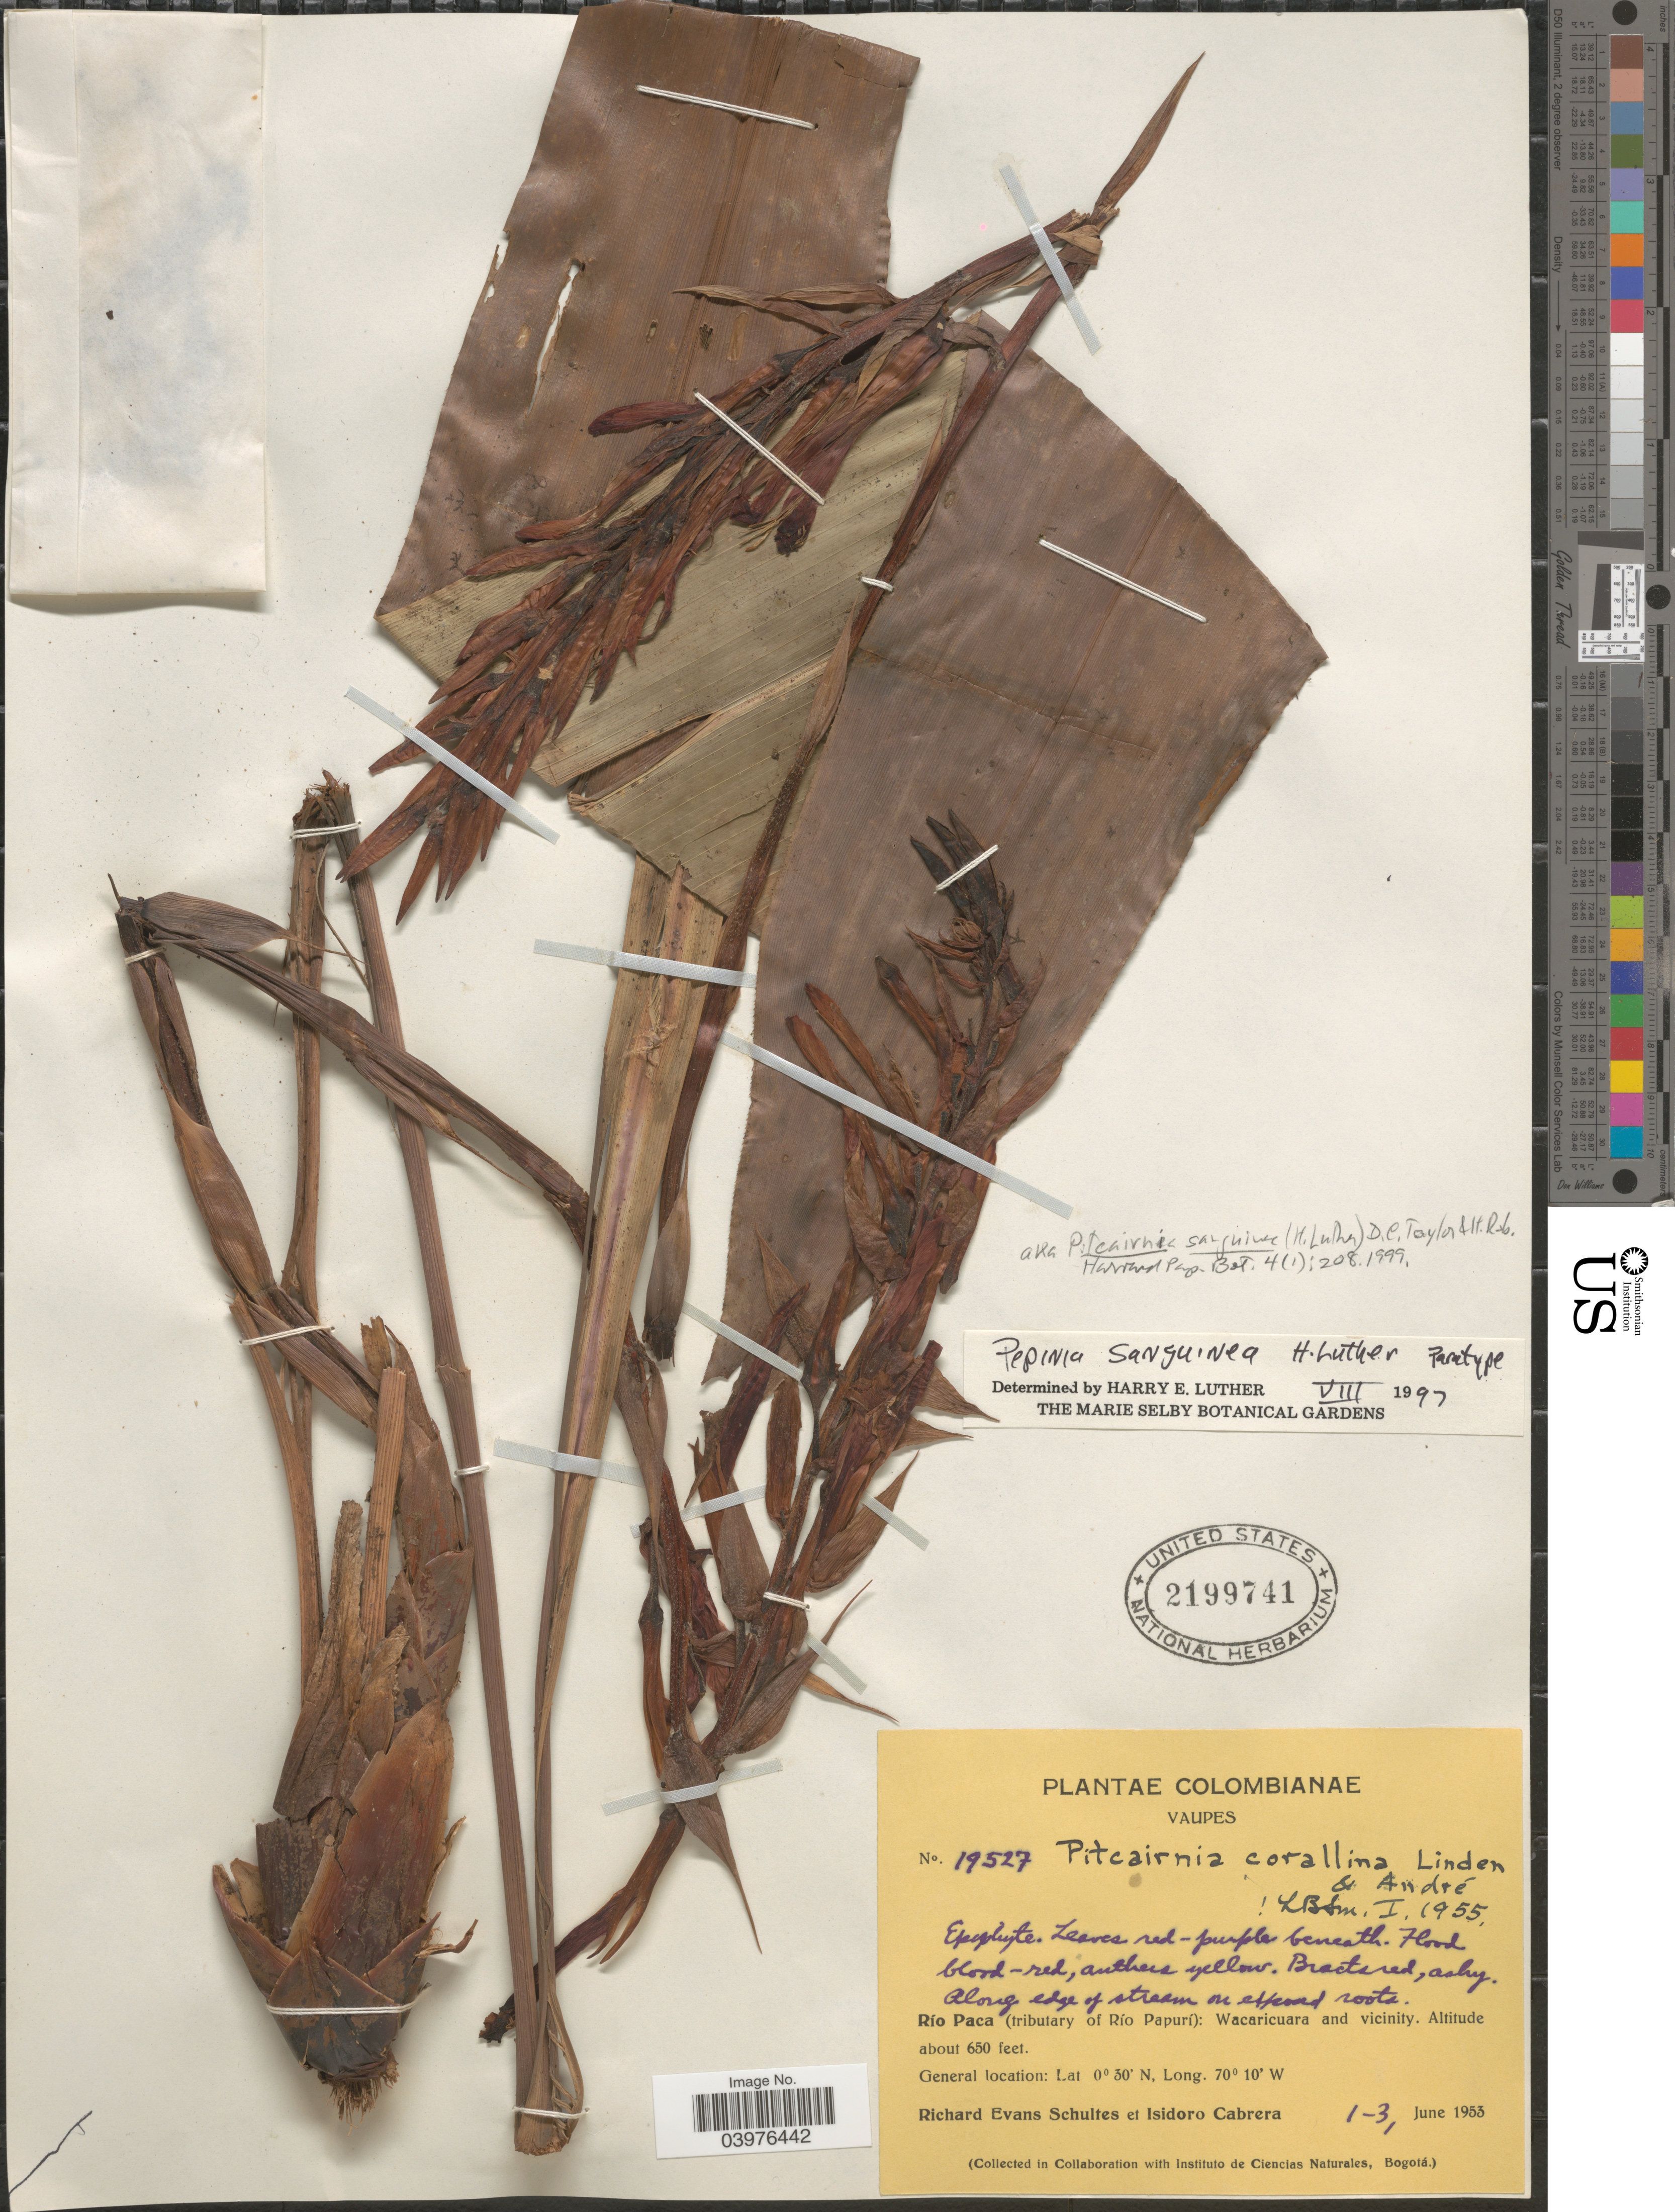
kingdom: Plantae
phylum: Tracheophyta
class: Liliopsida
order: Poales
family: Bromeliaceae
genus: Pitcairnia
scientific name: Pitcairnia sanguinea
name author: (H. Luther) D.C. Taylor & H. Rob.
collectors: R. E. Schultes & I. Cabrera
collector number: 19527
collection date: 1953-06-01/1953-06-03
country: Colombia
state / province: Vaupés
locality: Río Paca (tributary of Río Papurí): Wacaricuara and vicinity.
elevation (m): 198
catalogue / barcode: US 2199741